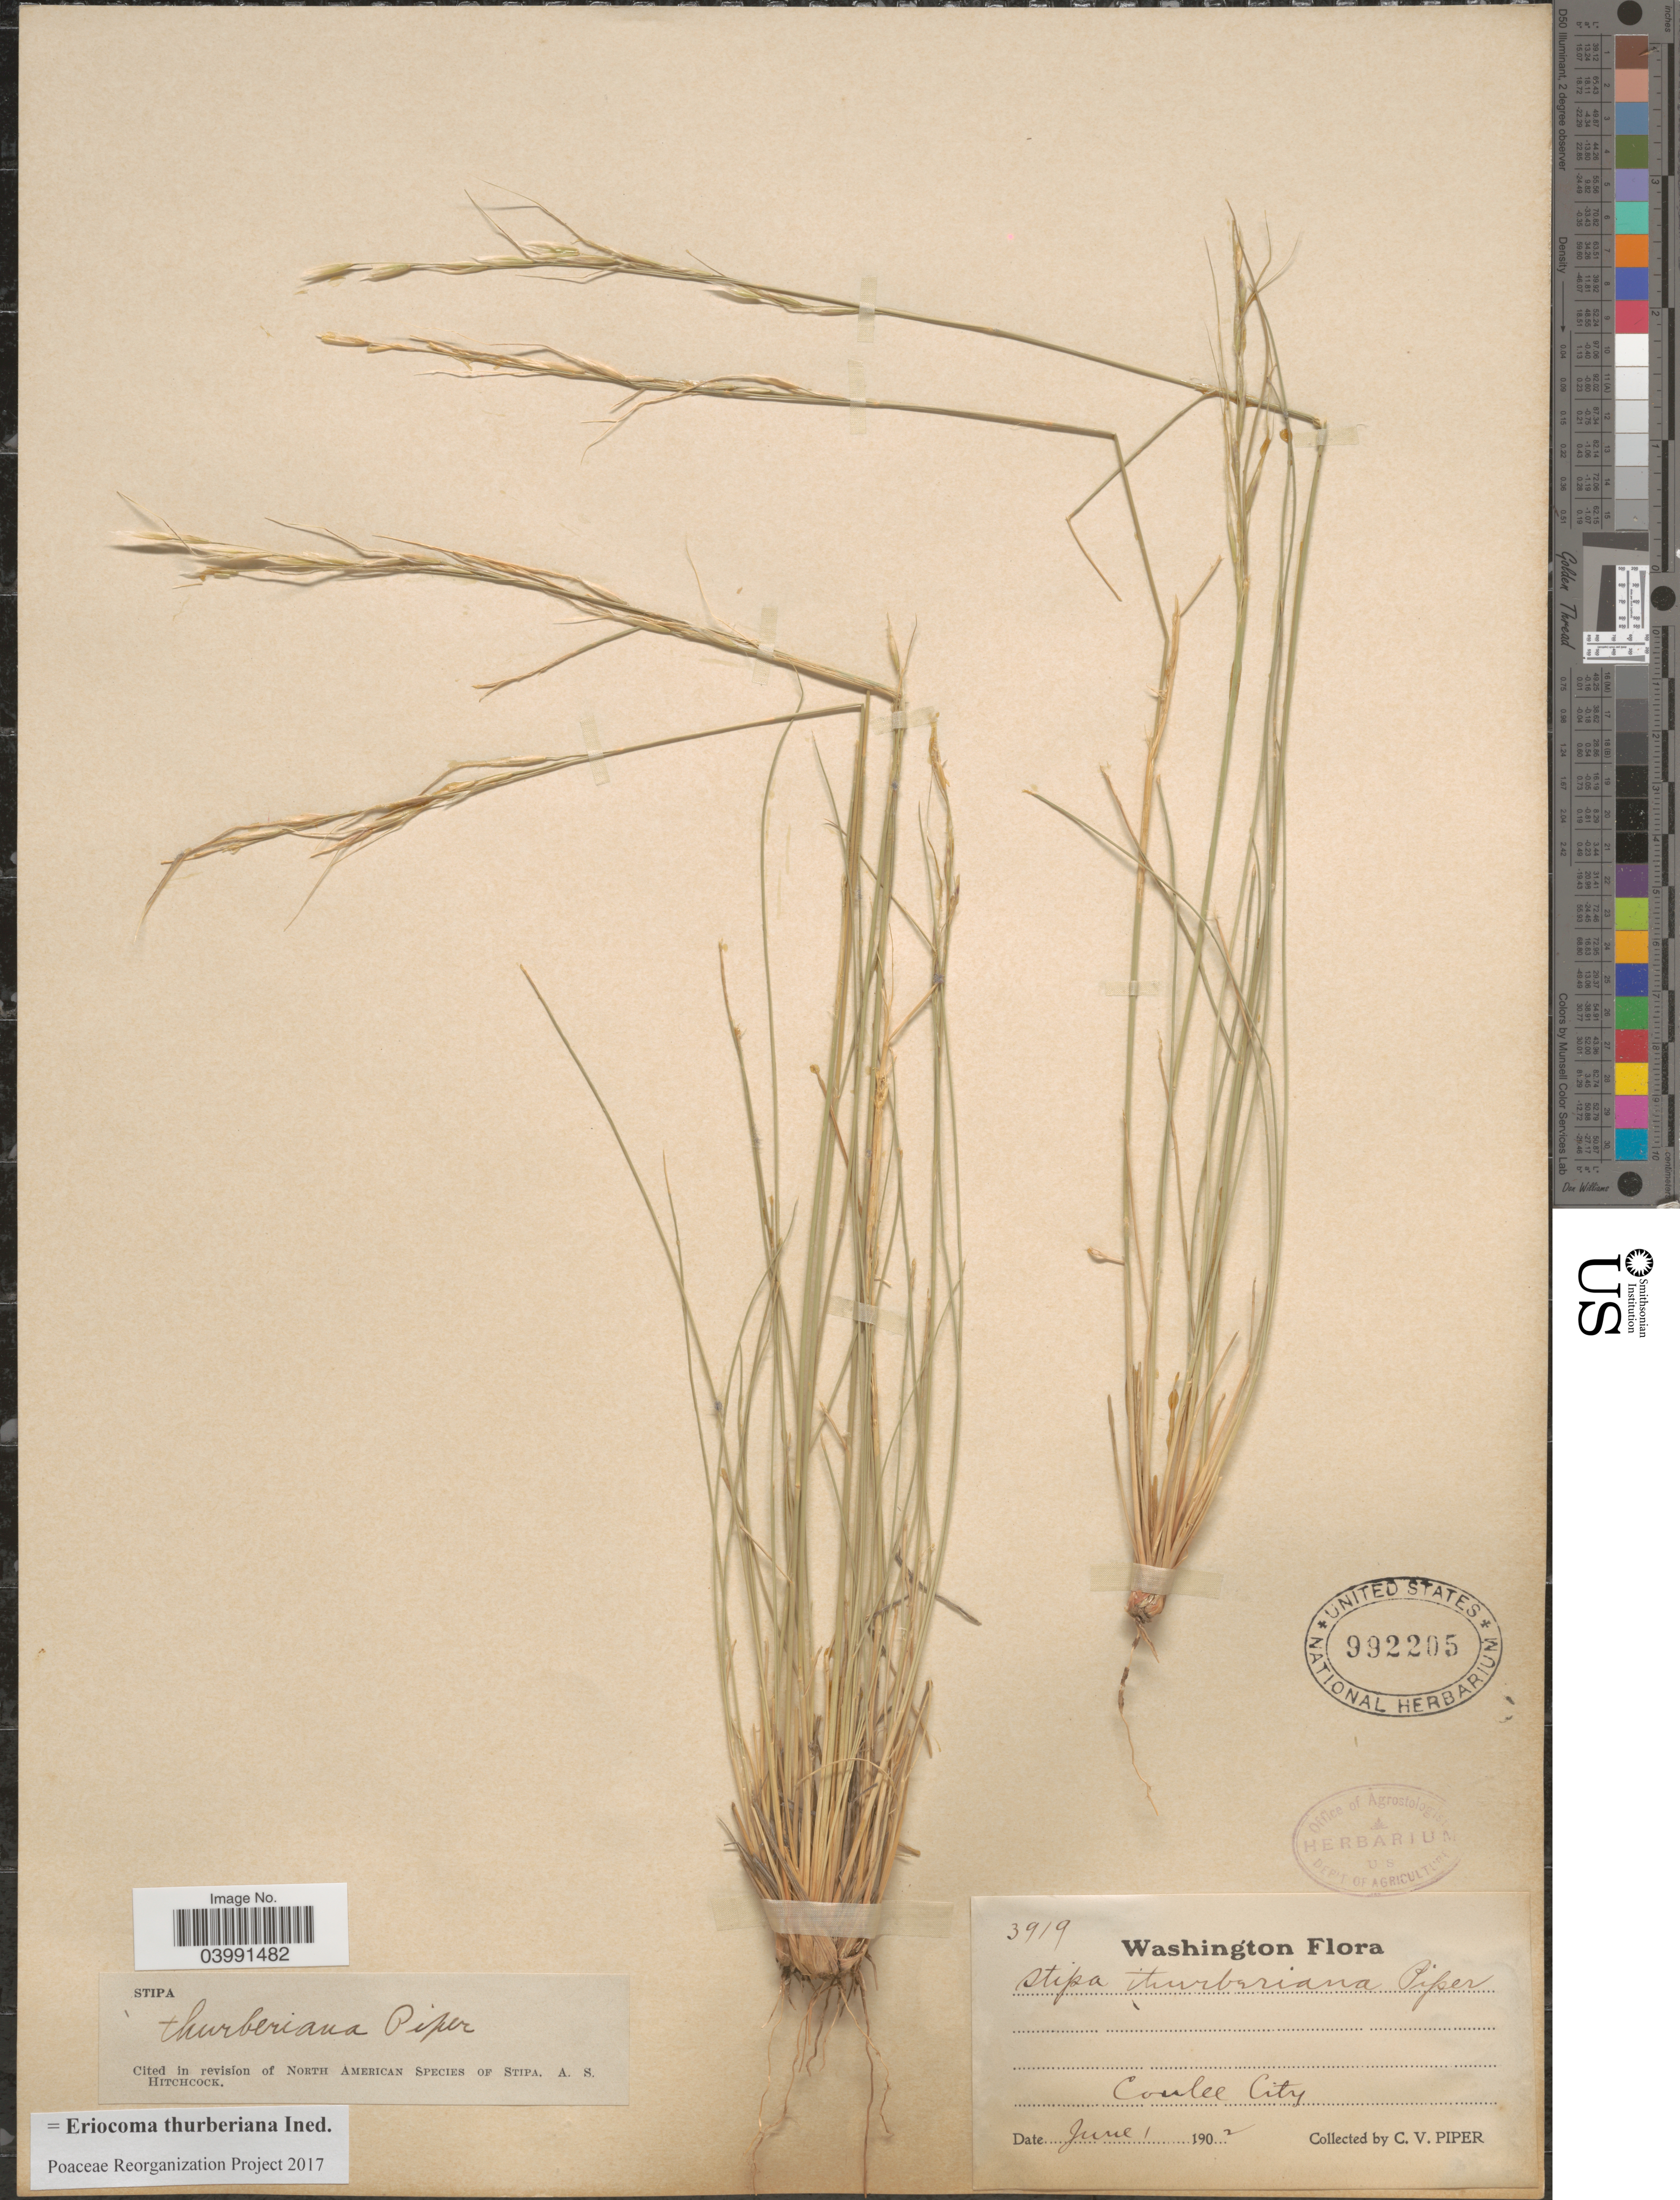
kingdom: Plantae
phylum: Tracheophyta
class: Liliopsida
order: Poales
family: Poaceae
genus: Eriocoma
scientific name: Eriocoma thurberiana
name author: (Piper) Romasch.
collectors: C. V. Piper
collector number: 3919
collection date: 1902-06-01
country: United States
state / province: Washington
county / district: Grant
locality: Coulee City.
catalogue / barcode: US 992205